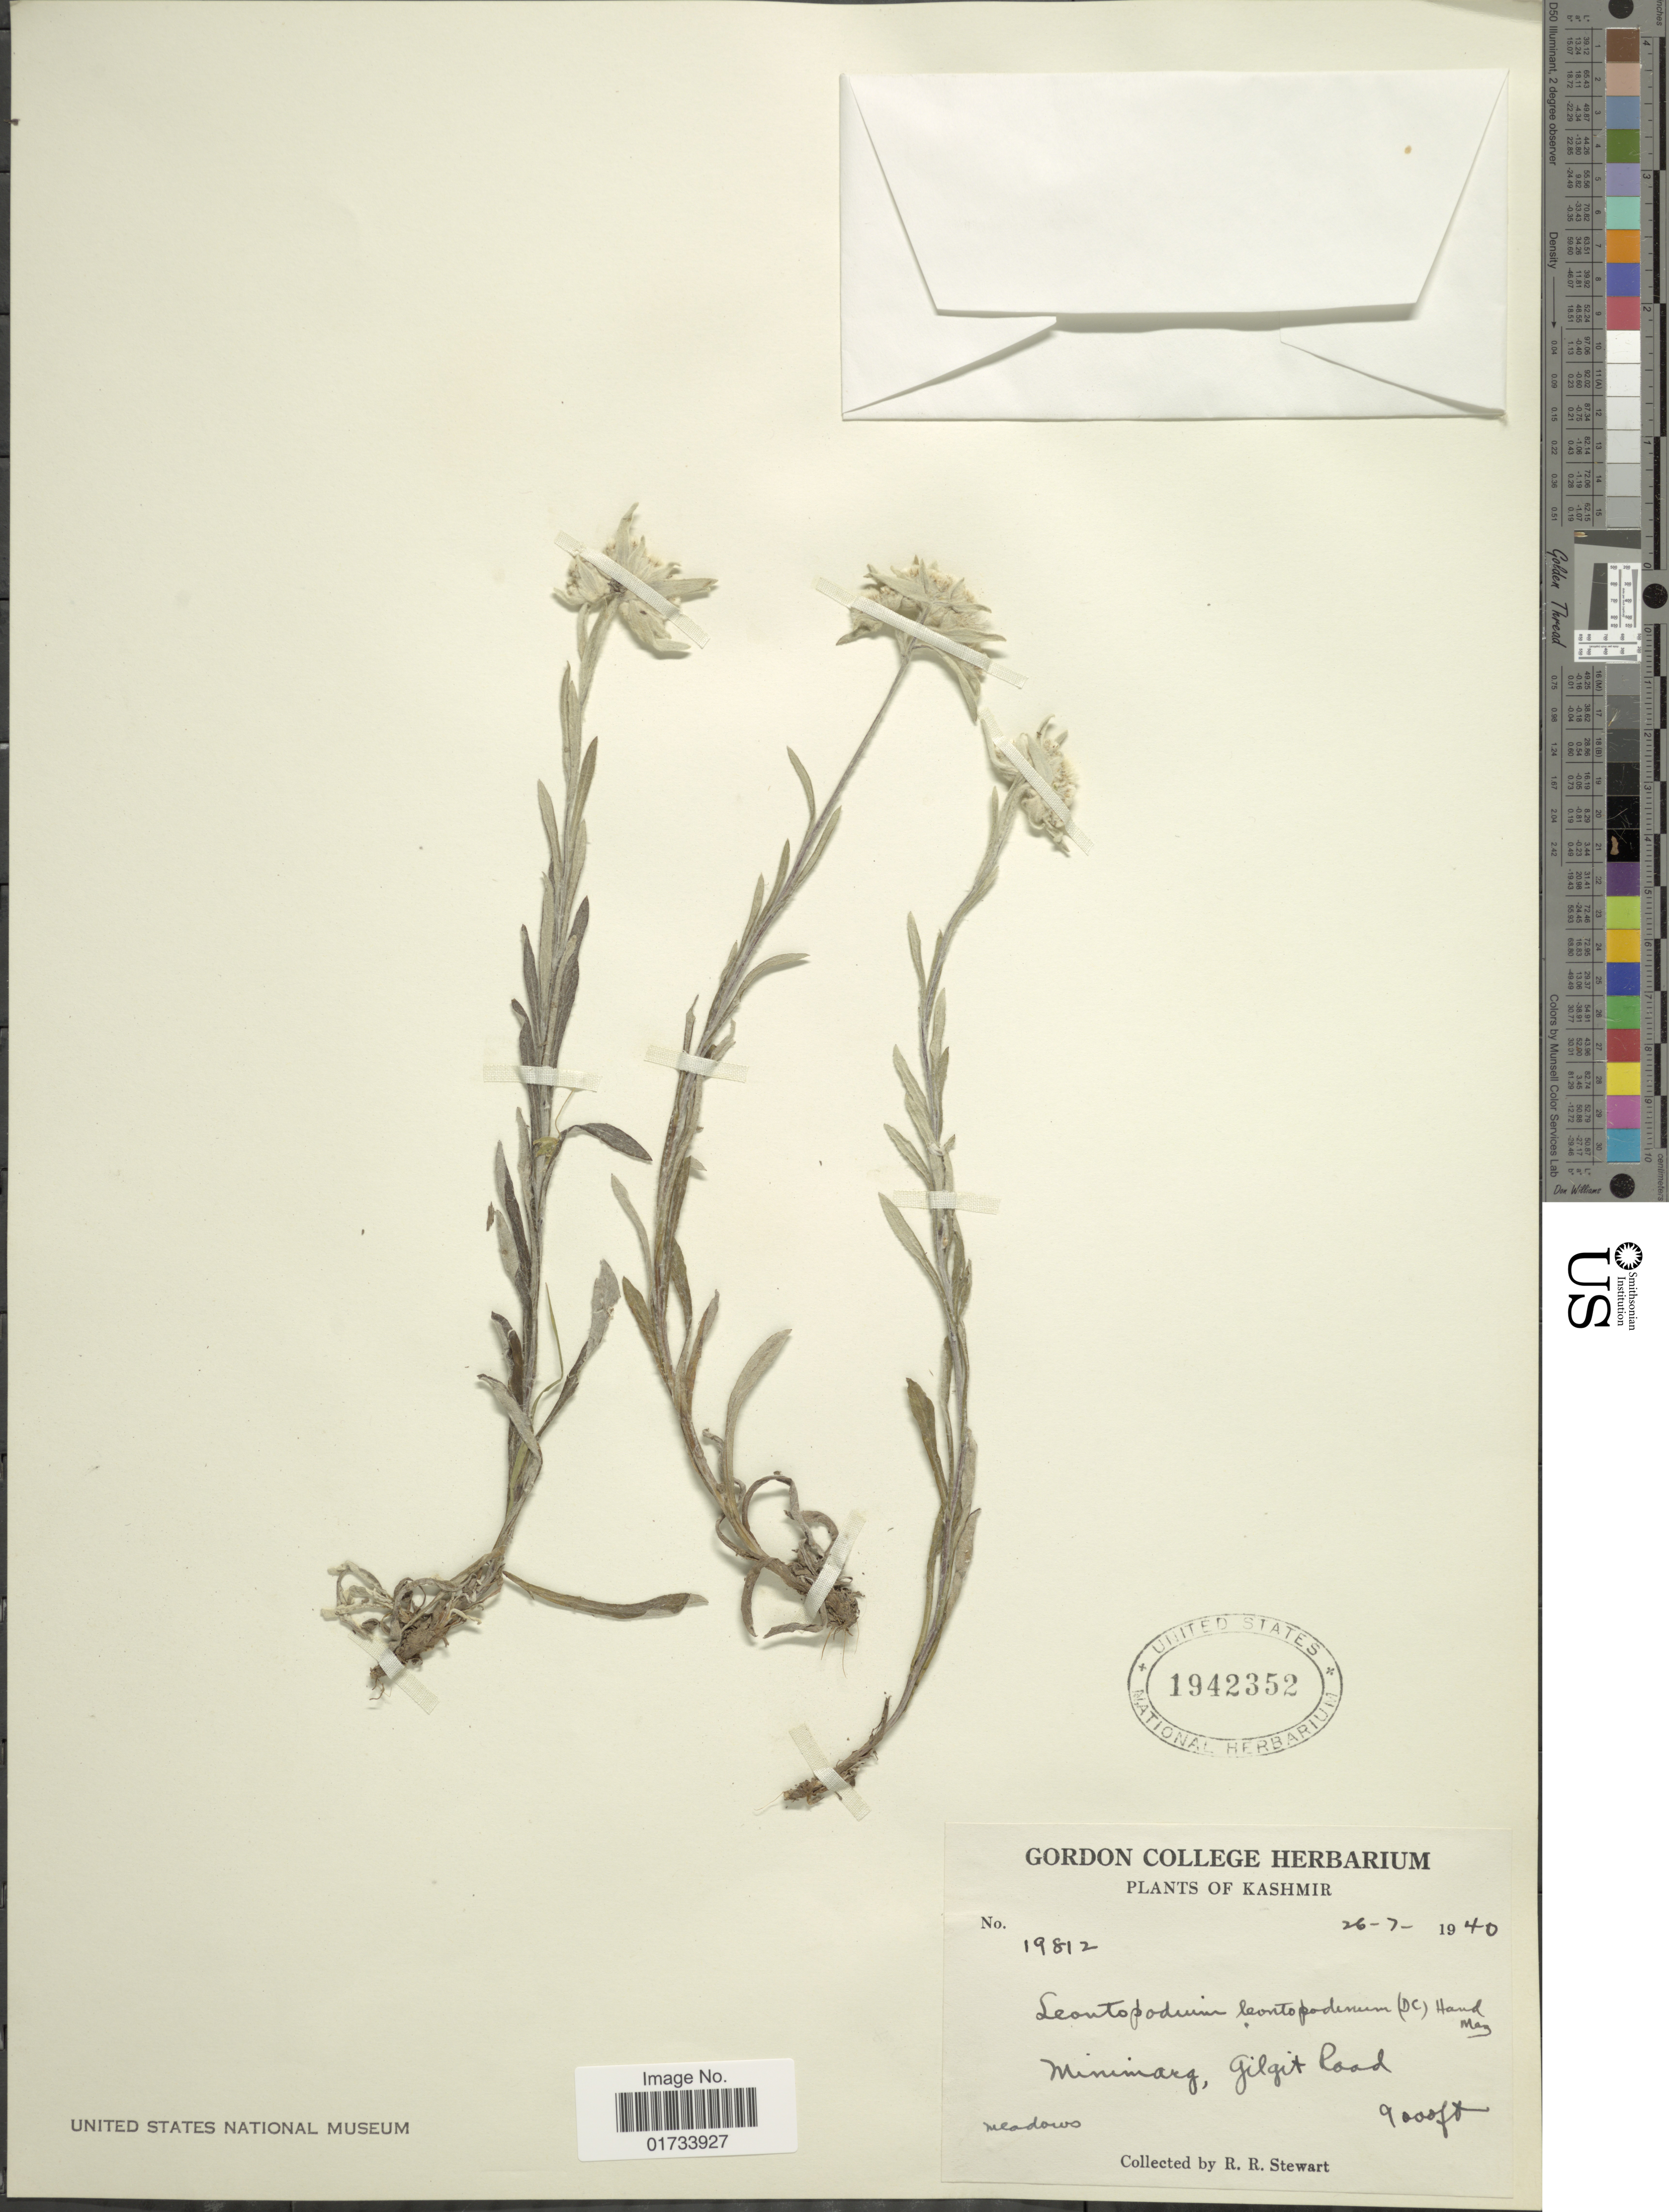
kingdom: Plantae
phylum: Tracheophyta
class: Magnoliopsida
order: Asterales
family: Asteraceae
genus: Leontopodium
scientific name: Leontopodium leontopodinum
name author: (DC.) Hand.-Mazz.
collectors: R. R. Stewart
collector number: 19812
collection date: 1940-07-26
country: Pakistan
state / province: Gilgit-Baltistan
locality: Kashmir, Minimarg, Gilgit Road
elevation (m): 2743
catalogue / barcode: US 1942352